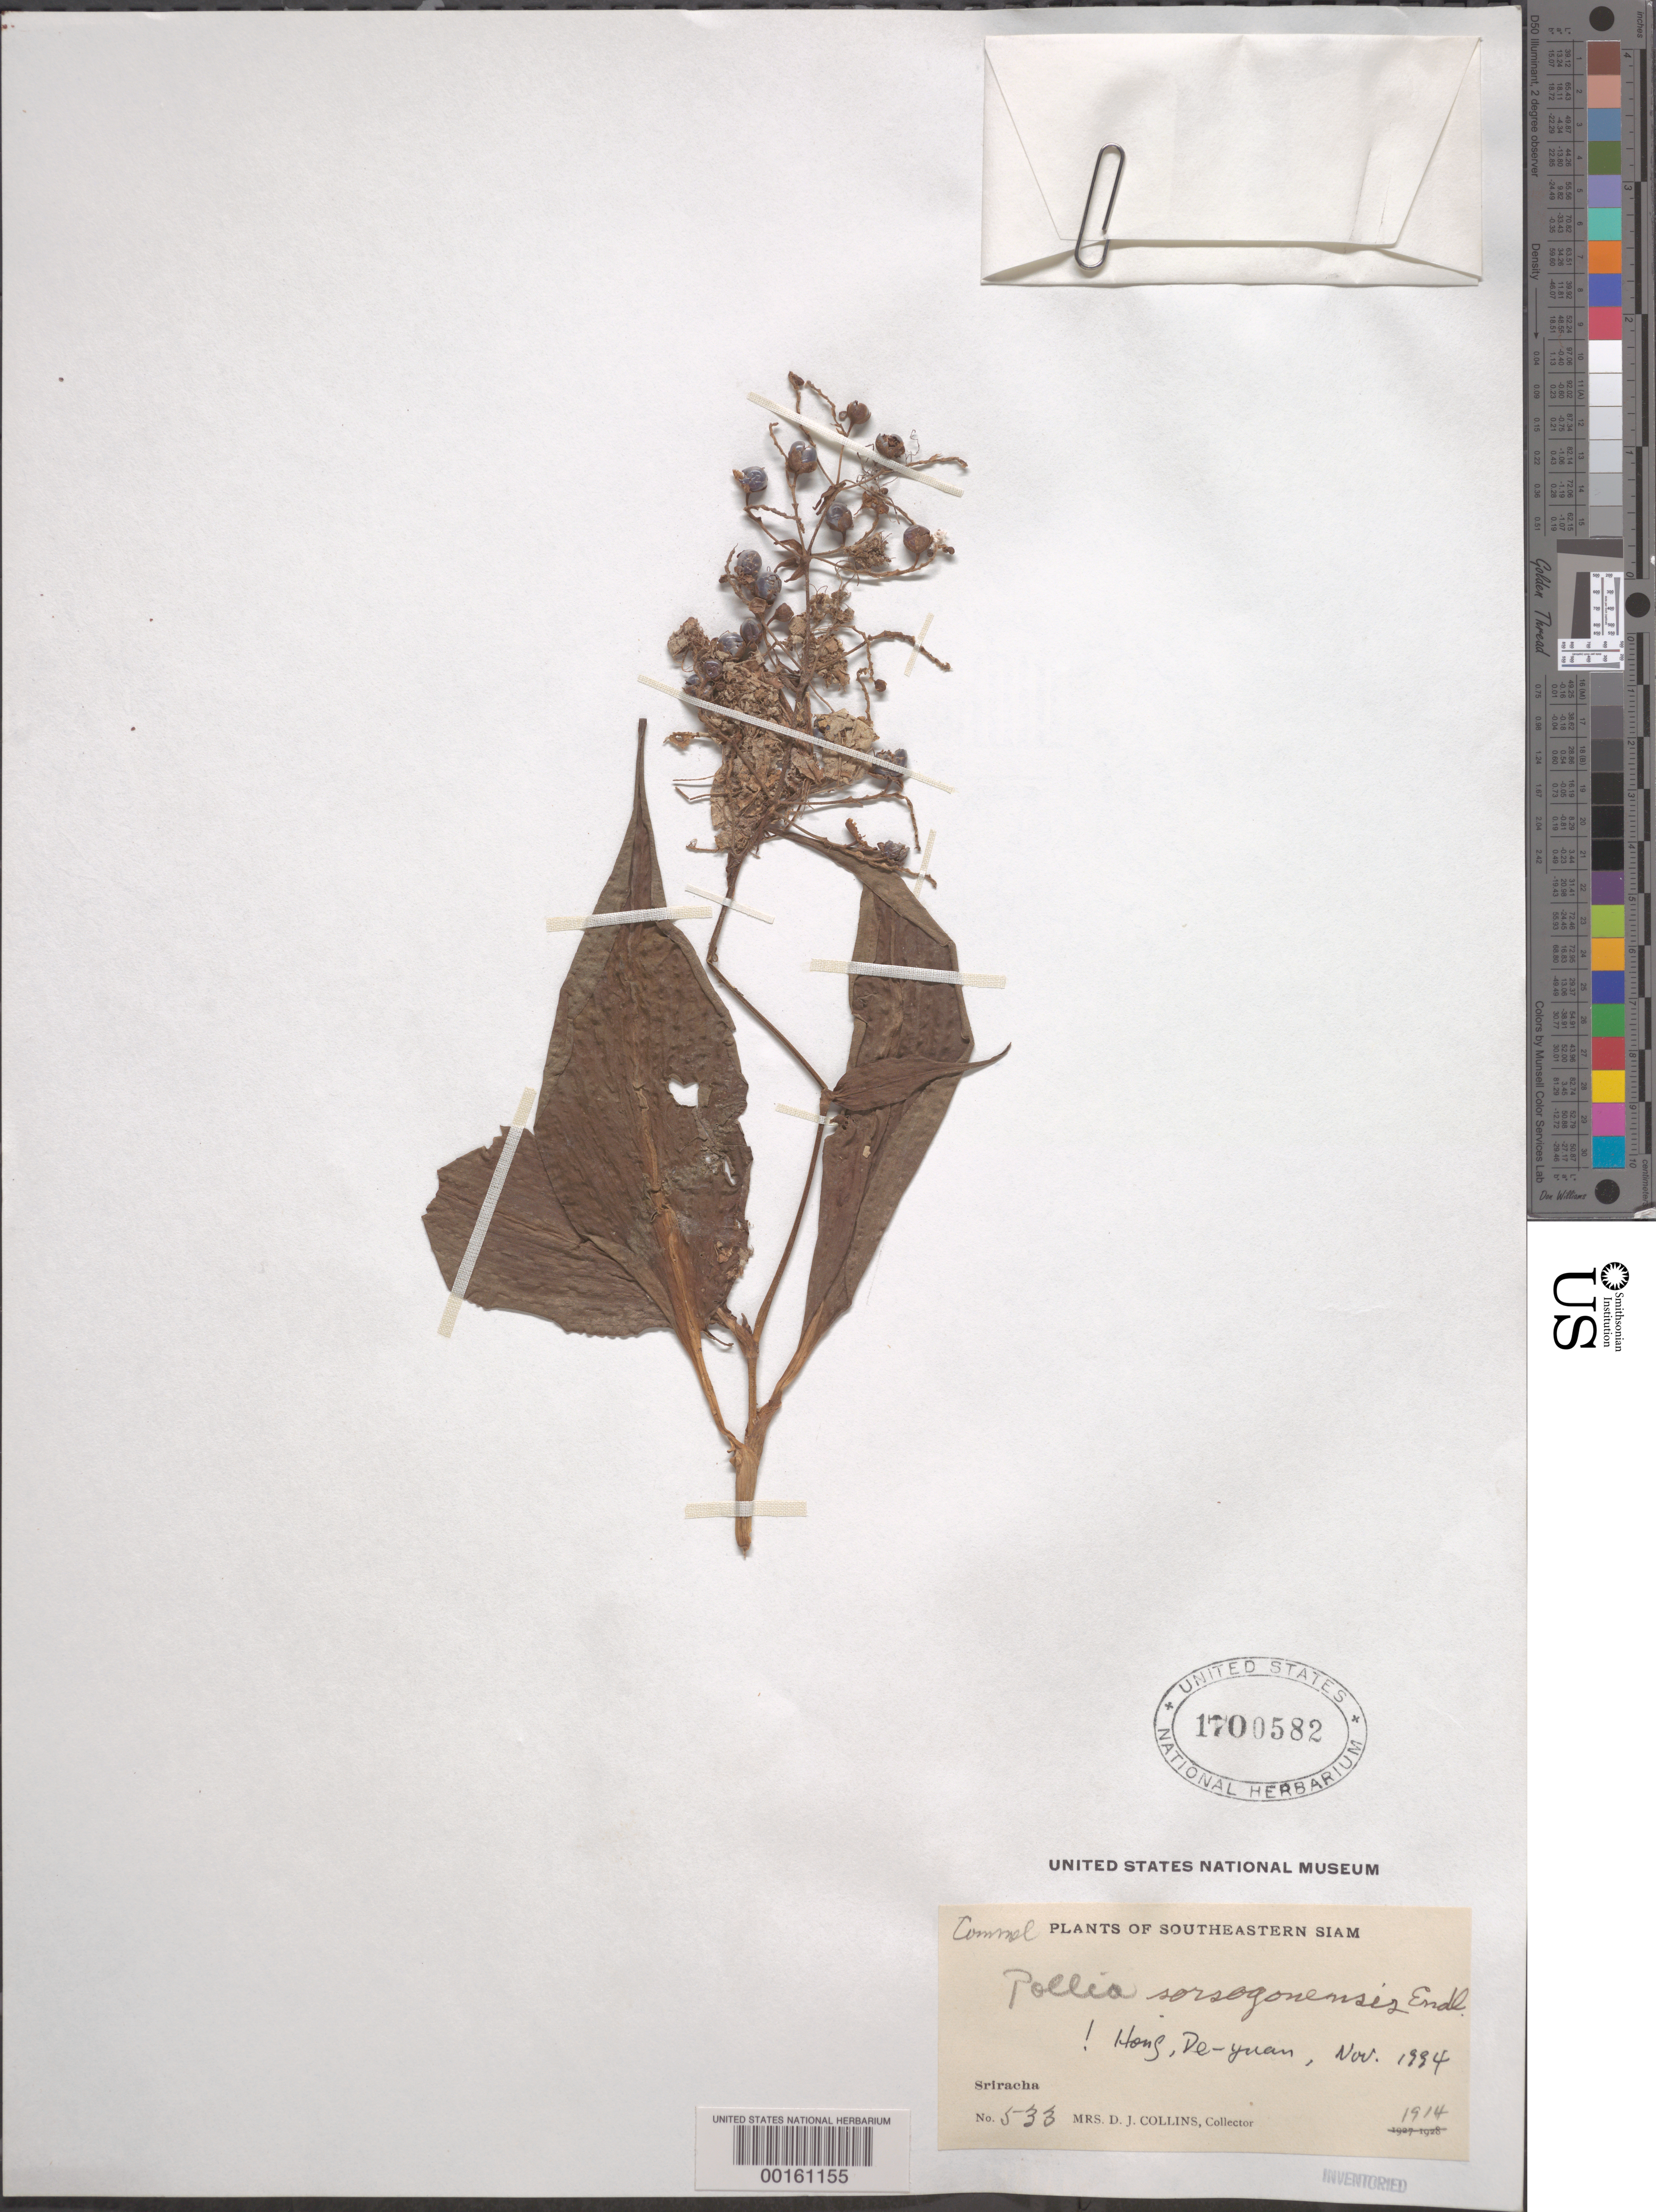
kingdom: Plantae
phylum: Tracheophyta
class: Liliopsida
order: Commelinales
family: Commelinaceae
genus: Pollia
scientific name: Pollia secundiflora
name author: (Blume) Bakh. f.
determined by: Faden, Robert B., (US), Smithsonian Institution - National Museum of Natural History (UNITED STATES)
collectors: Mrs. D. J. Collins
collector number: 533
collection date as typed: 1914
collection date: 1914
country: Thailand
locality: Sriracha (se thailand)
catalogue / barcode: US 1700582